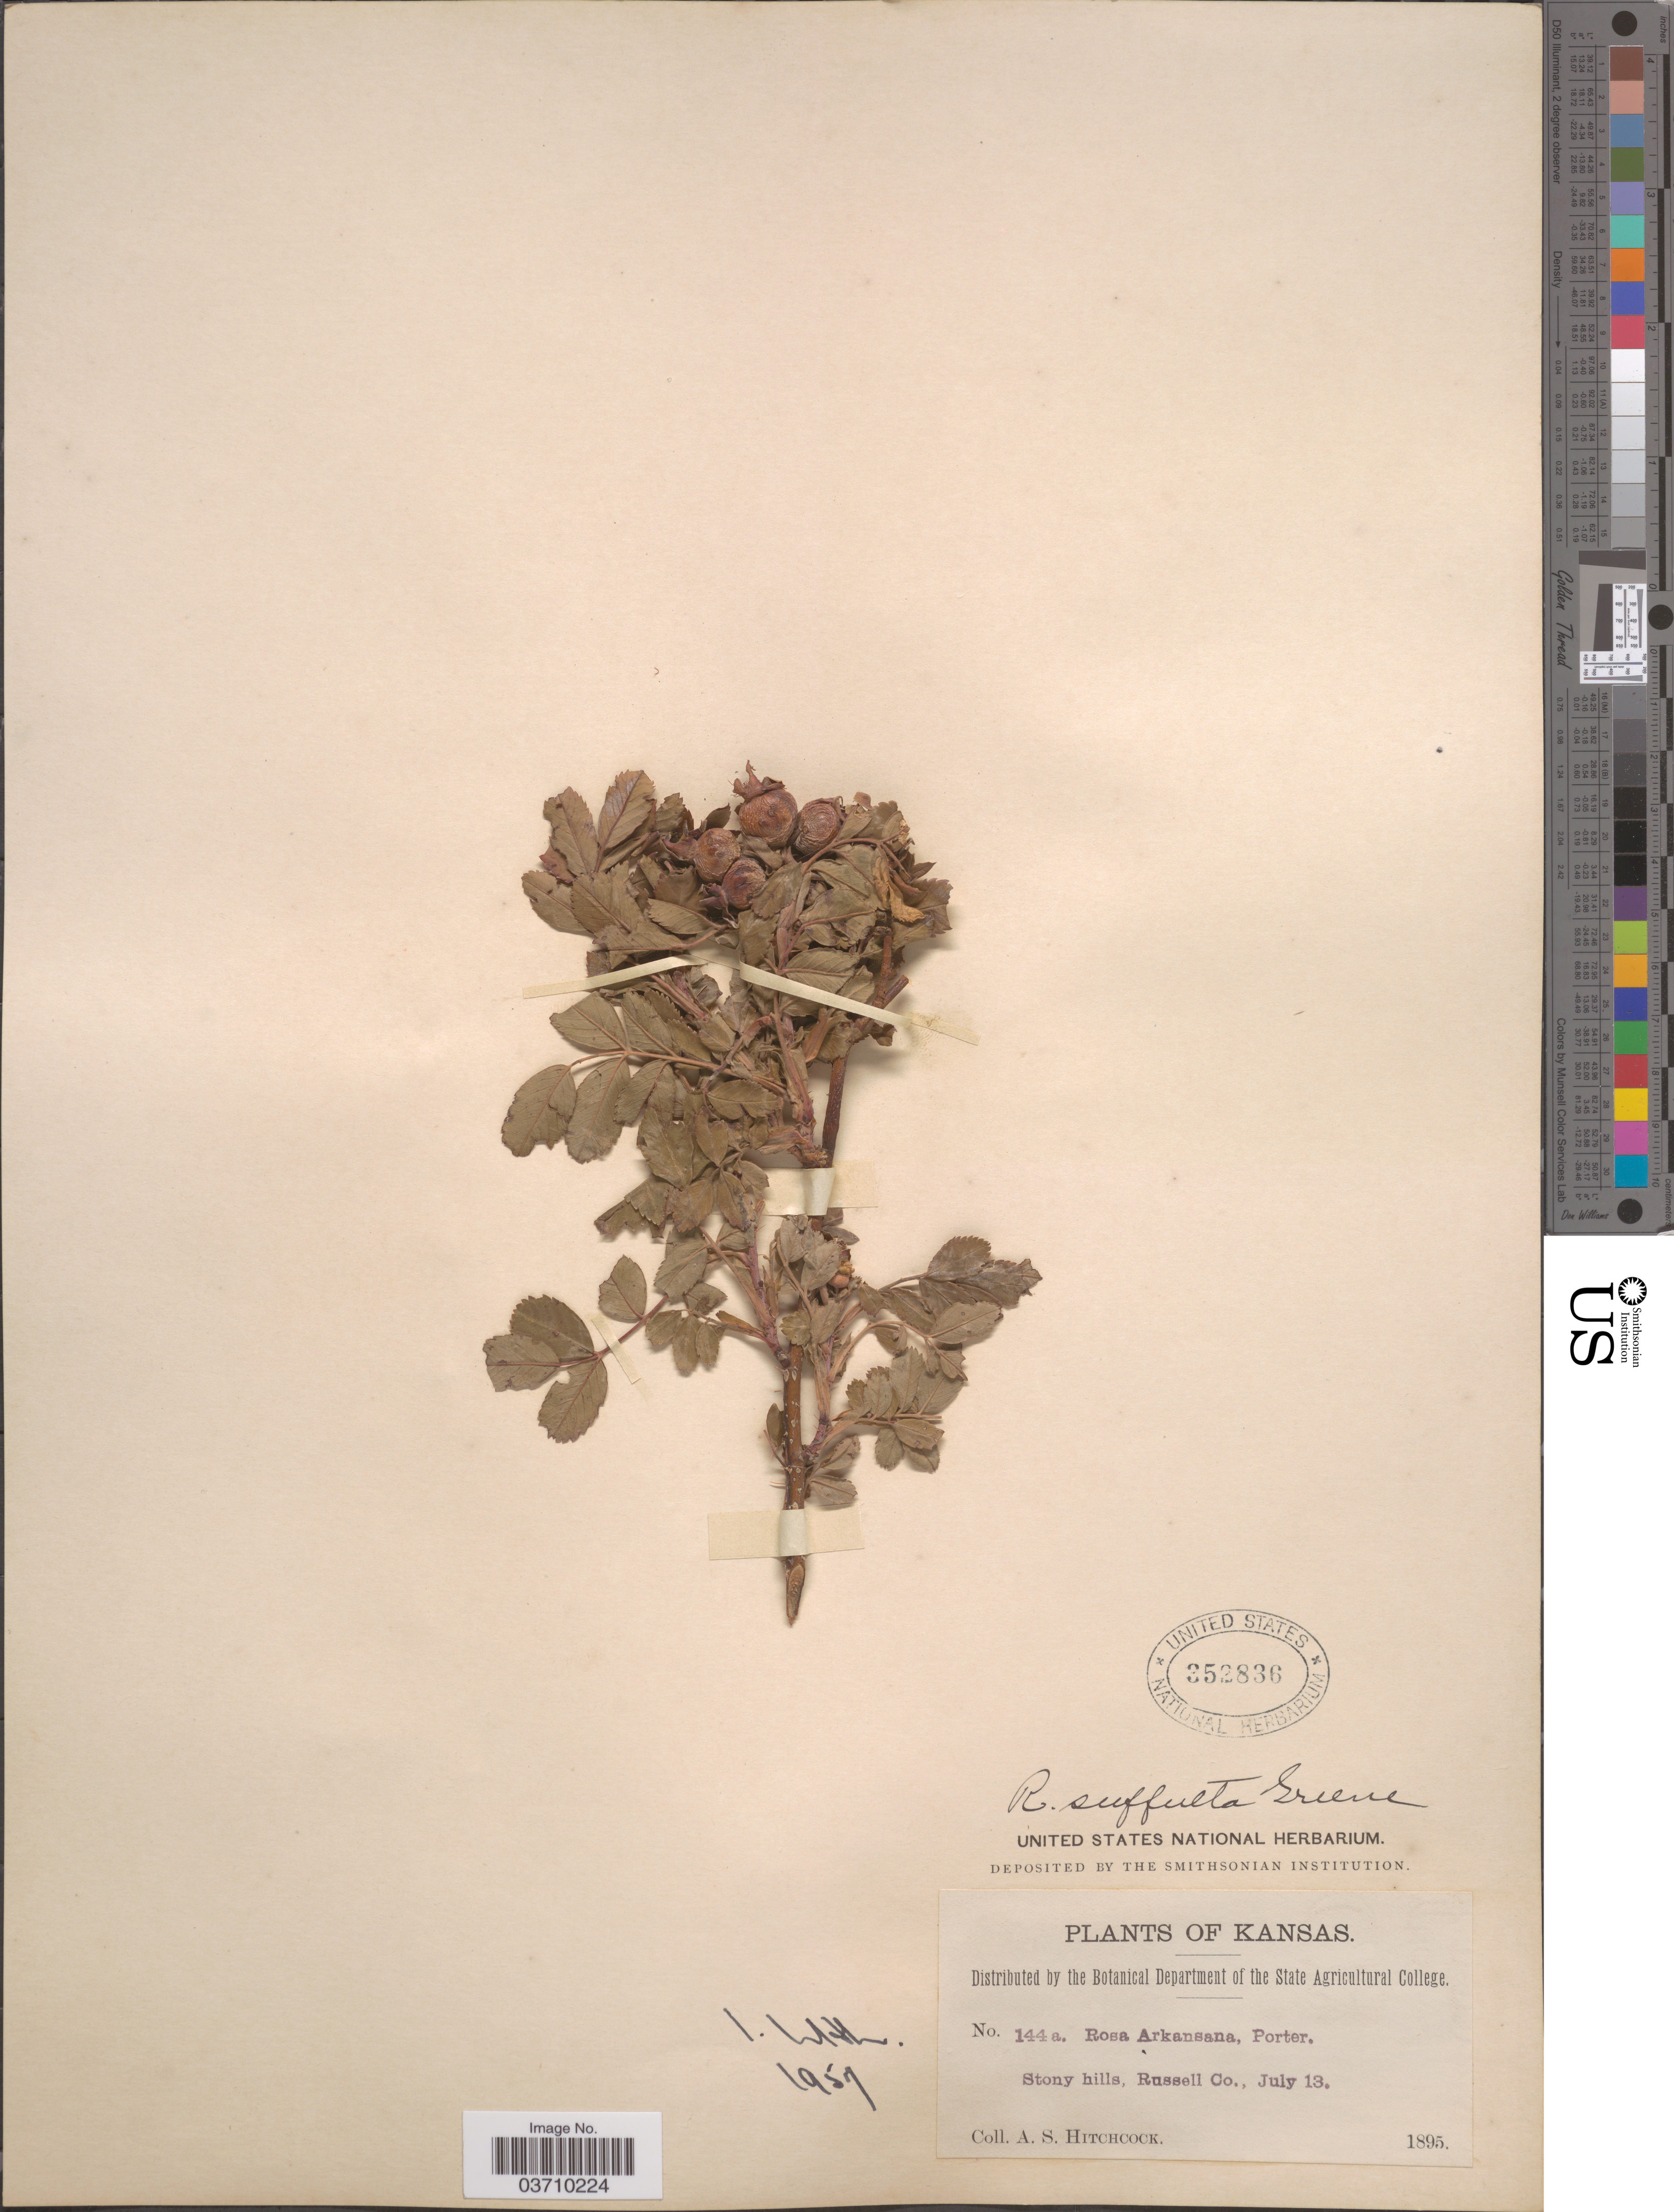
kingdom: Plantae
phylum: Tracheophyta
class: Magnoliopsida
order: Rosales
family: Rosaceae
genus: Rosa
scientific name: Rosa arkansana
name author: Porter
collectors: A. S. Hitchcock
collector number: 144a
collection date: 1895-07-13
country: United States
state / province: Kansas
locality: Stony hills, Russell Co.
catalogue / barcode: US 352836